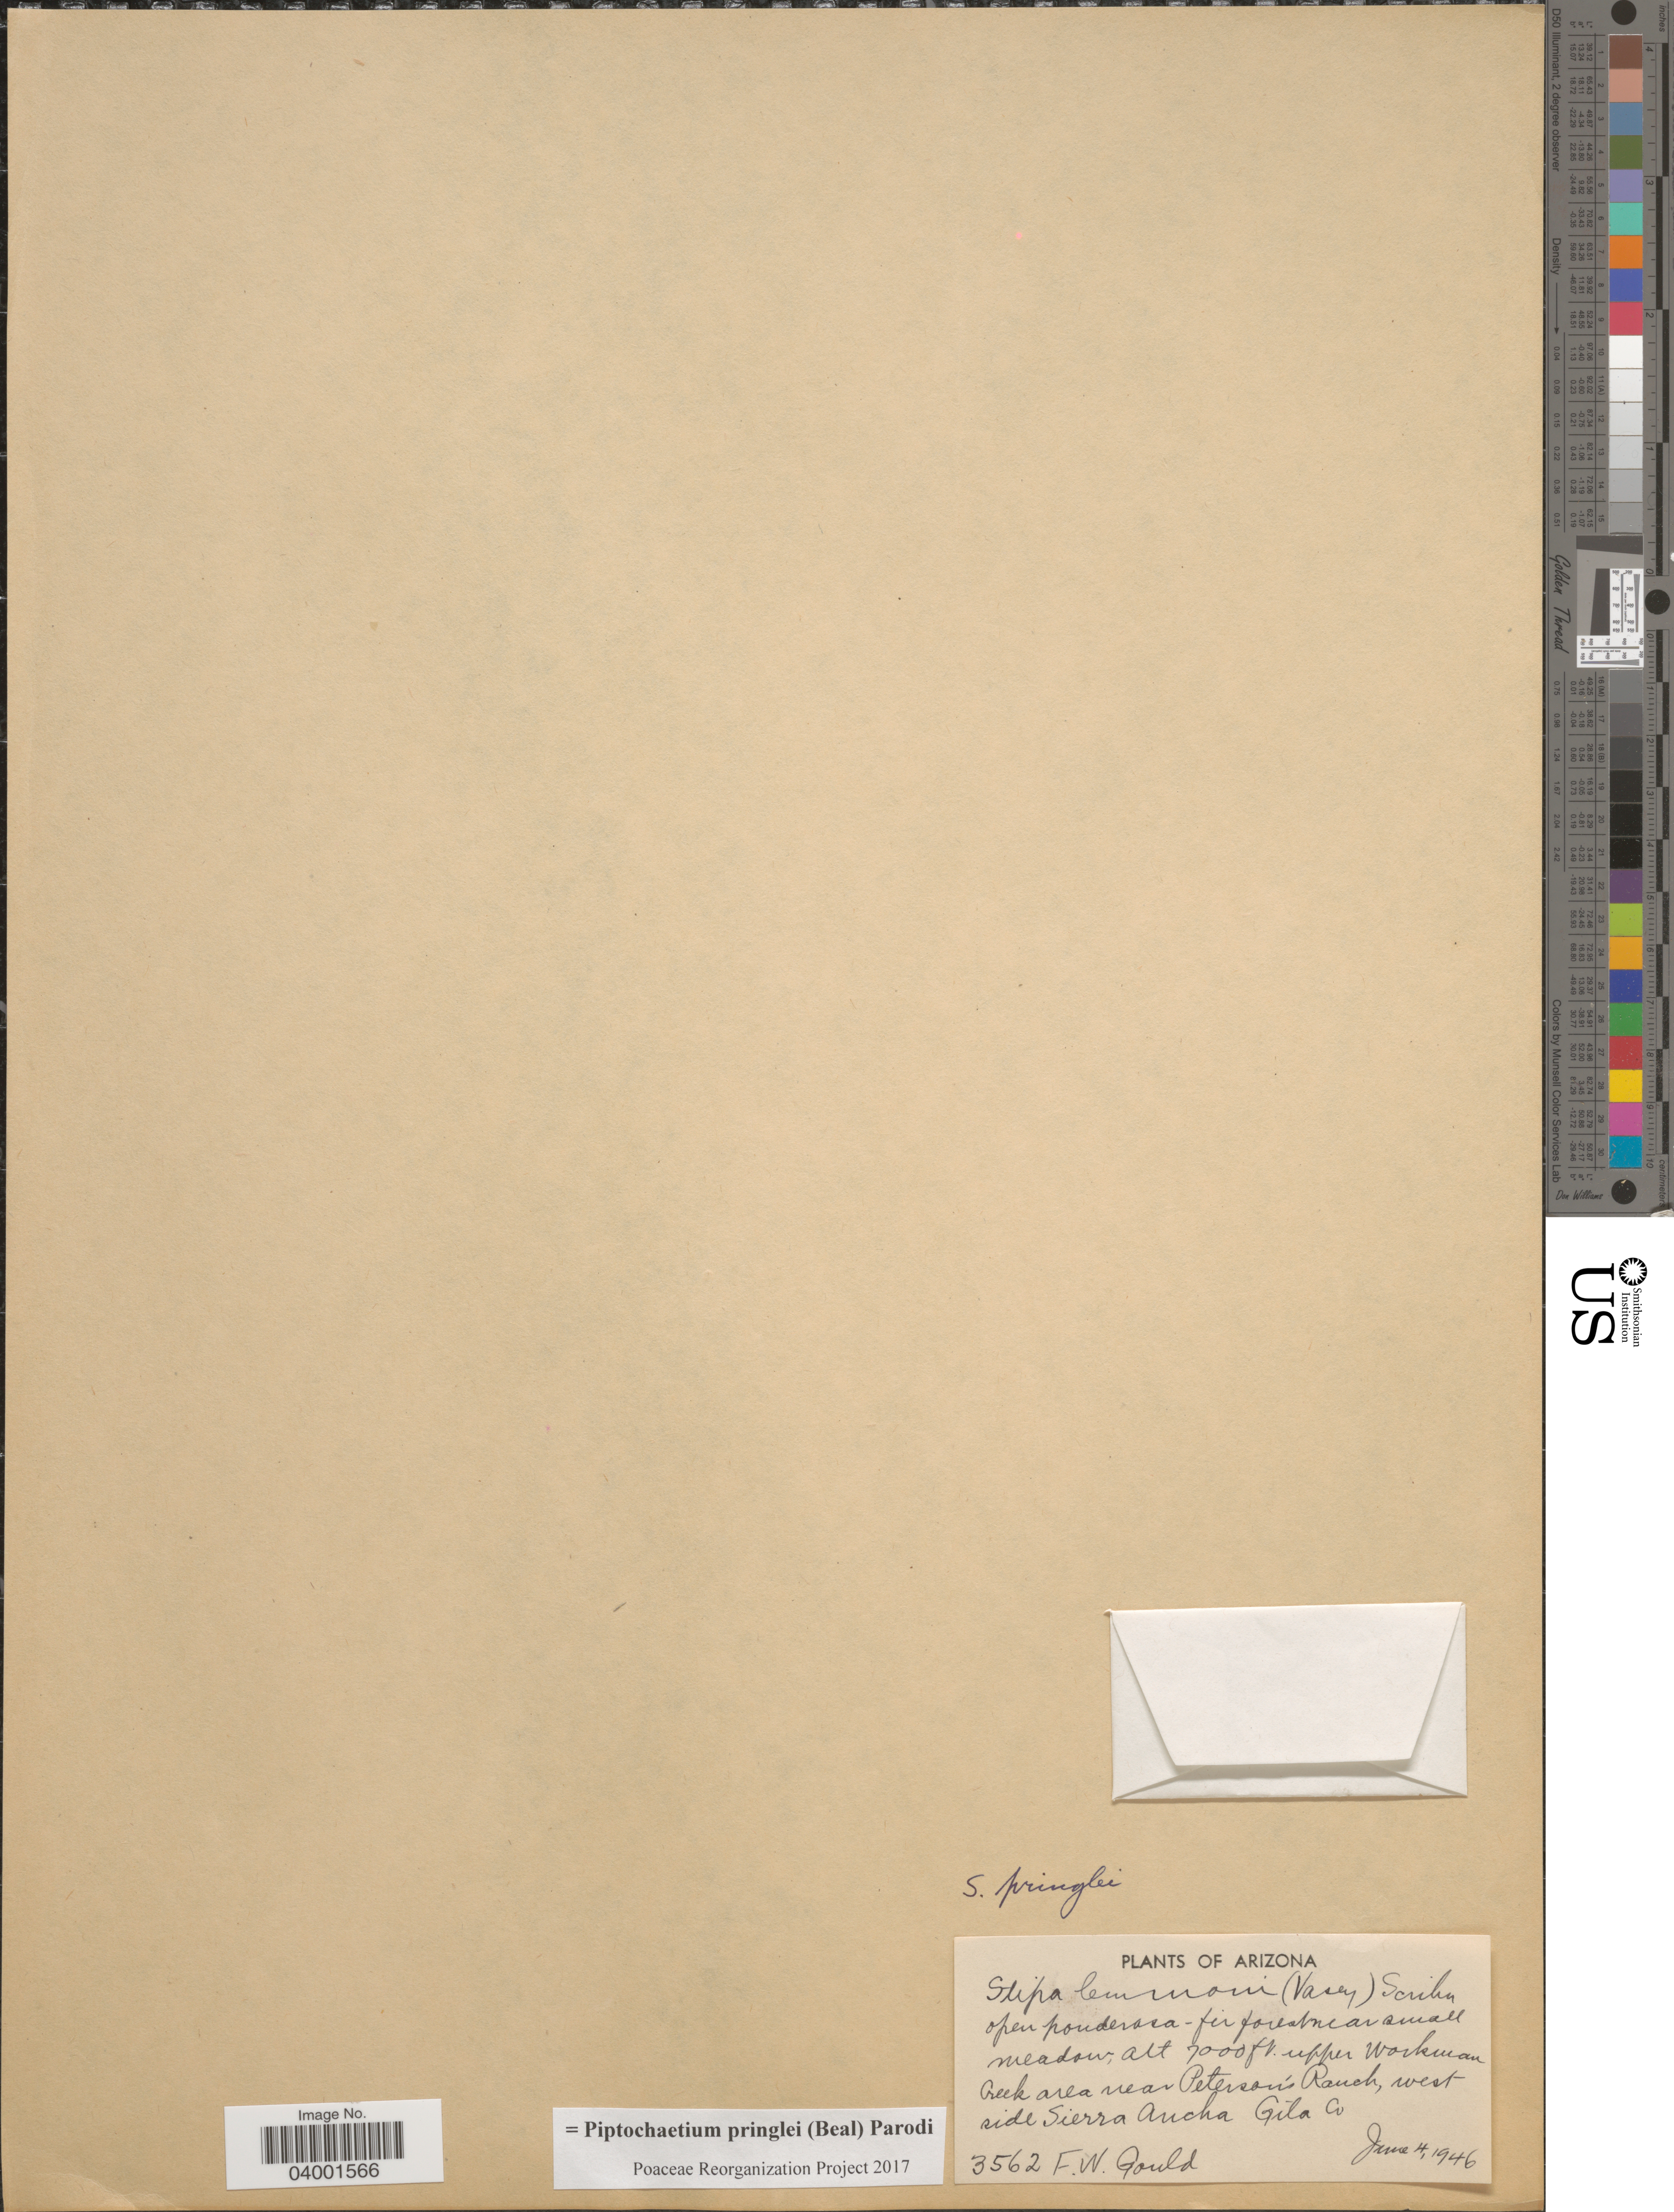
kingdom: Plantae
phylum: Tracheophyta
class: Liliopsida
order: Poales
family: Poaceae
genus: Piptochaetium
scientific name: Piptochaetium pringlei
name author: (W.J. Beal) Parodi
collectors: F. W. Gould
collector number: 3562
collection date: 1946-06-04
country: United States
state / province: Arizona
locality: Open ponderosa-fir forest near small meadow, upper Workman Creek area near Peterson's Ranch, west side Sierra Ancha Gila Co.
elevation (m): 2134